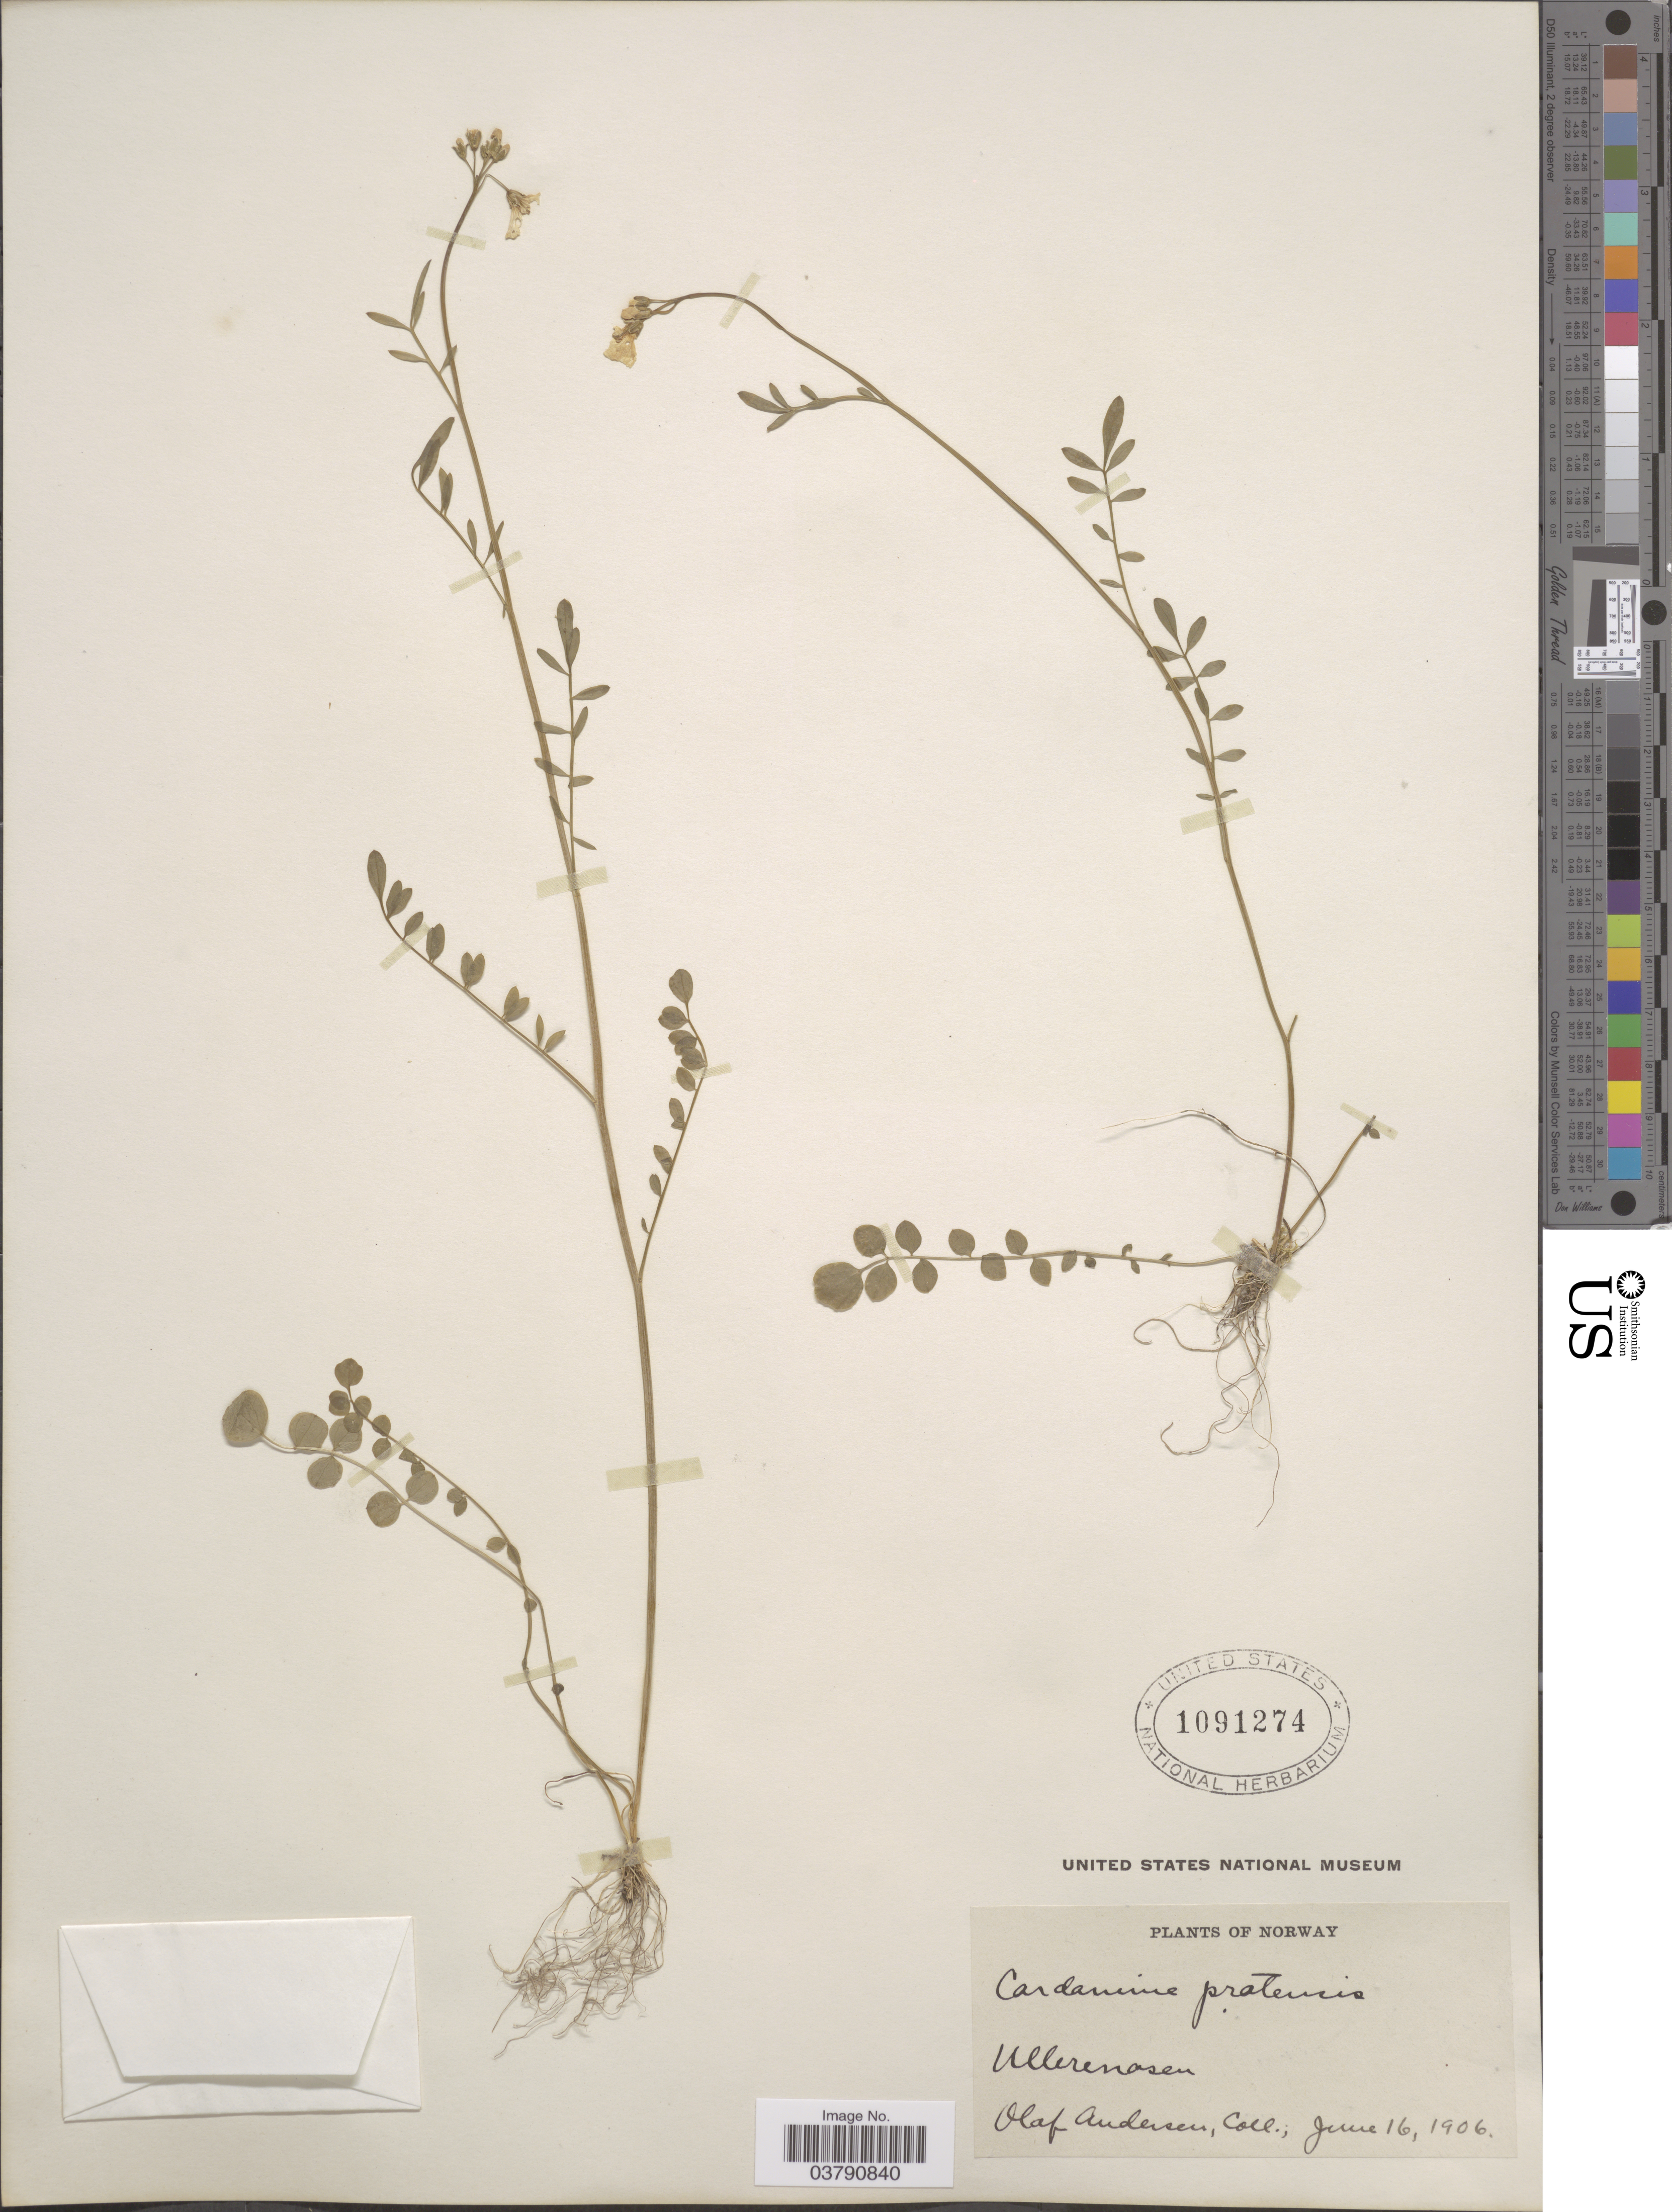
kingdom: Plantae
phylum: Tracheophyta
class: Magnoliopsida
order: Brassicales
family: Brassicaceae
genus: Cardamine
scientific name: Cardamine pratensis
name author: L.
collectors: O. Andersen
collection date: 1906-06-16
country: Norway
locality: Ullerenasen.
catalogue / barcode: US 1091274